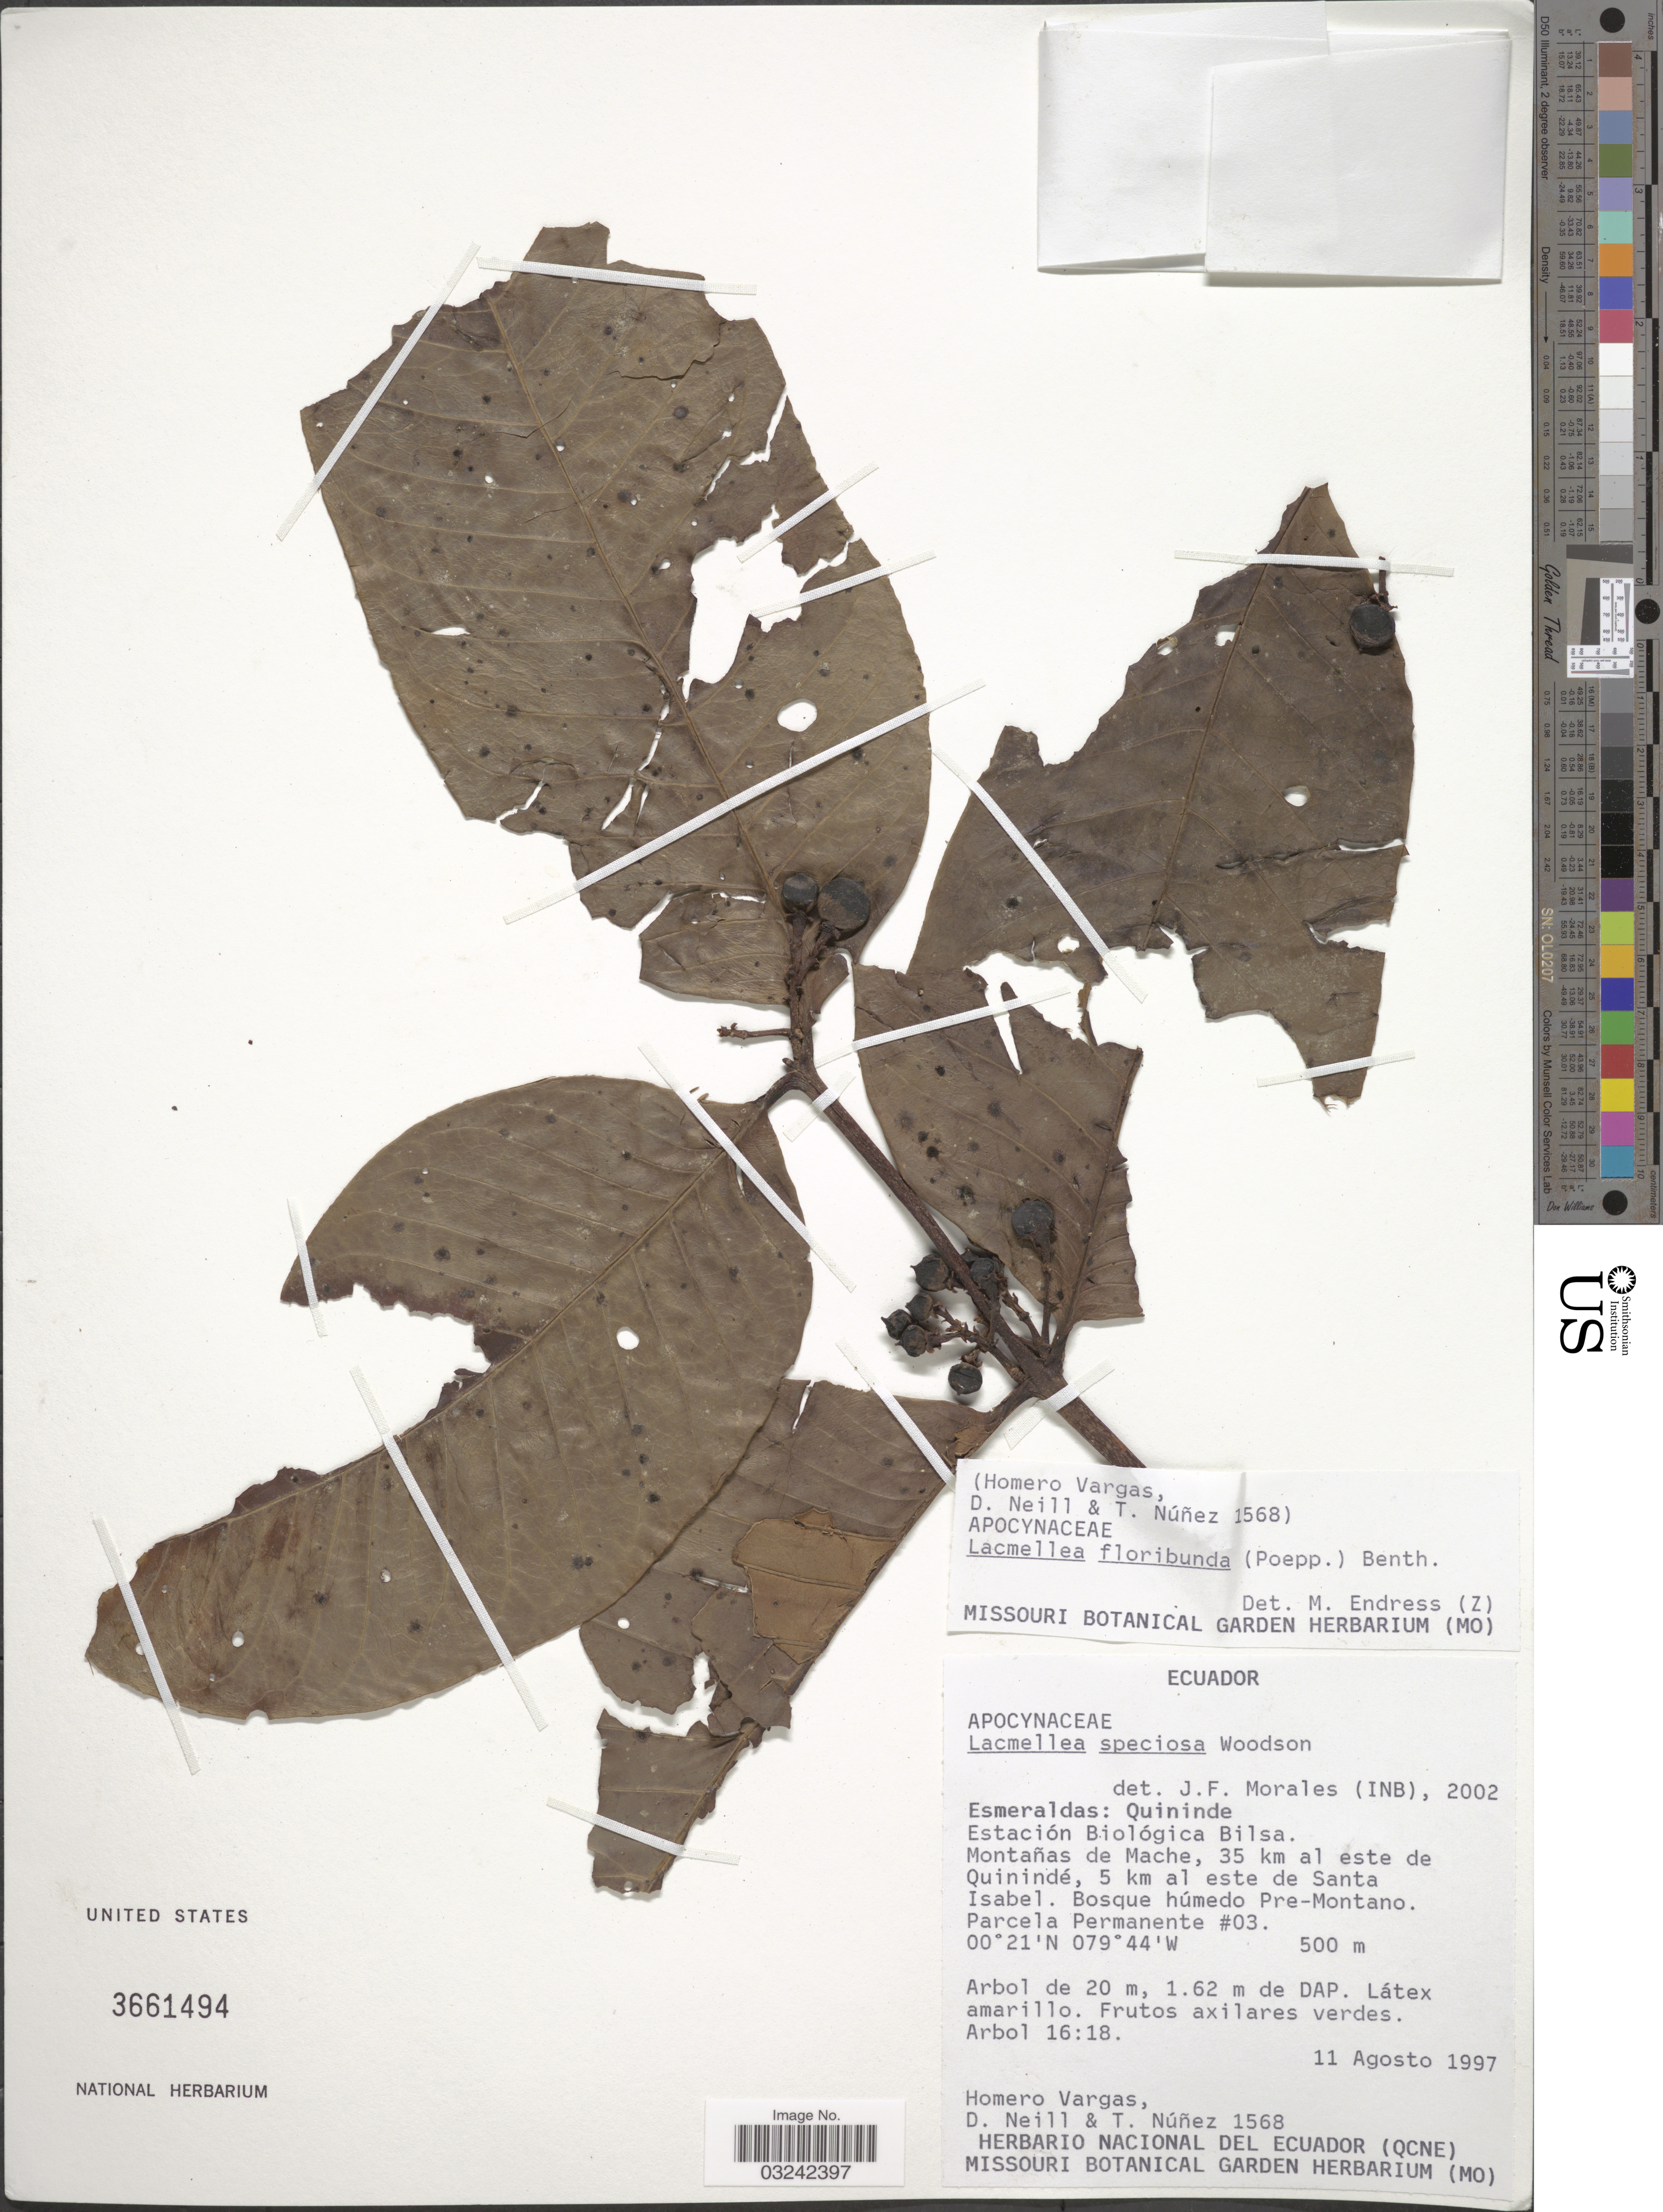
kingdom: Plantae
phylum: Tracheophyta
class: Magnoliopsida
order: Gentianales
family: Apocynaceae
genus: Lacmellea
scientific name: Lacmellea floribunda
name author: (Poepp.) Benth. & Hook. f.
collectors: H. Vargas, D. Neill & T. Núñez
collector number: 1568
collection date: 1997-08-11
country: Ecuador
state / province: Esmeraldas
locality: Quininde. Estación Biológica Bilsa. Montañas de Mache, 35 km al este de Quinindé, 5 km al este de Santa Isabel. Bosque húmedo Pre-Montano. Parcela Permanente #03.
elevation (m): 500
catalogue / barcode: US 3661494